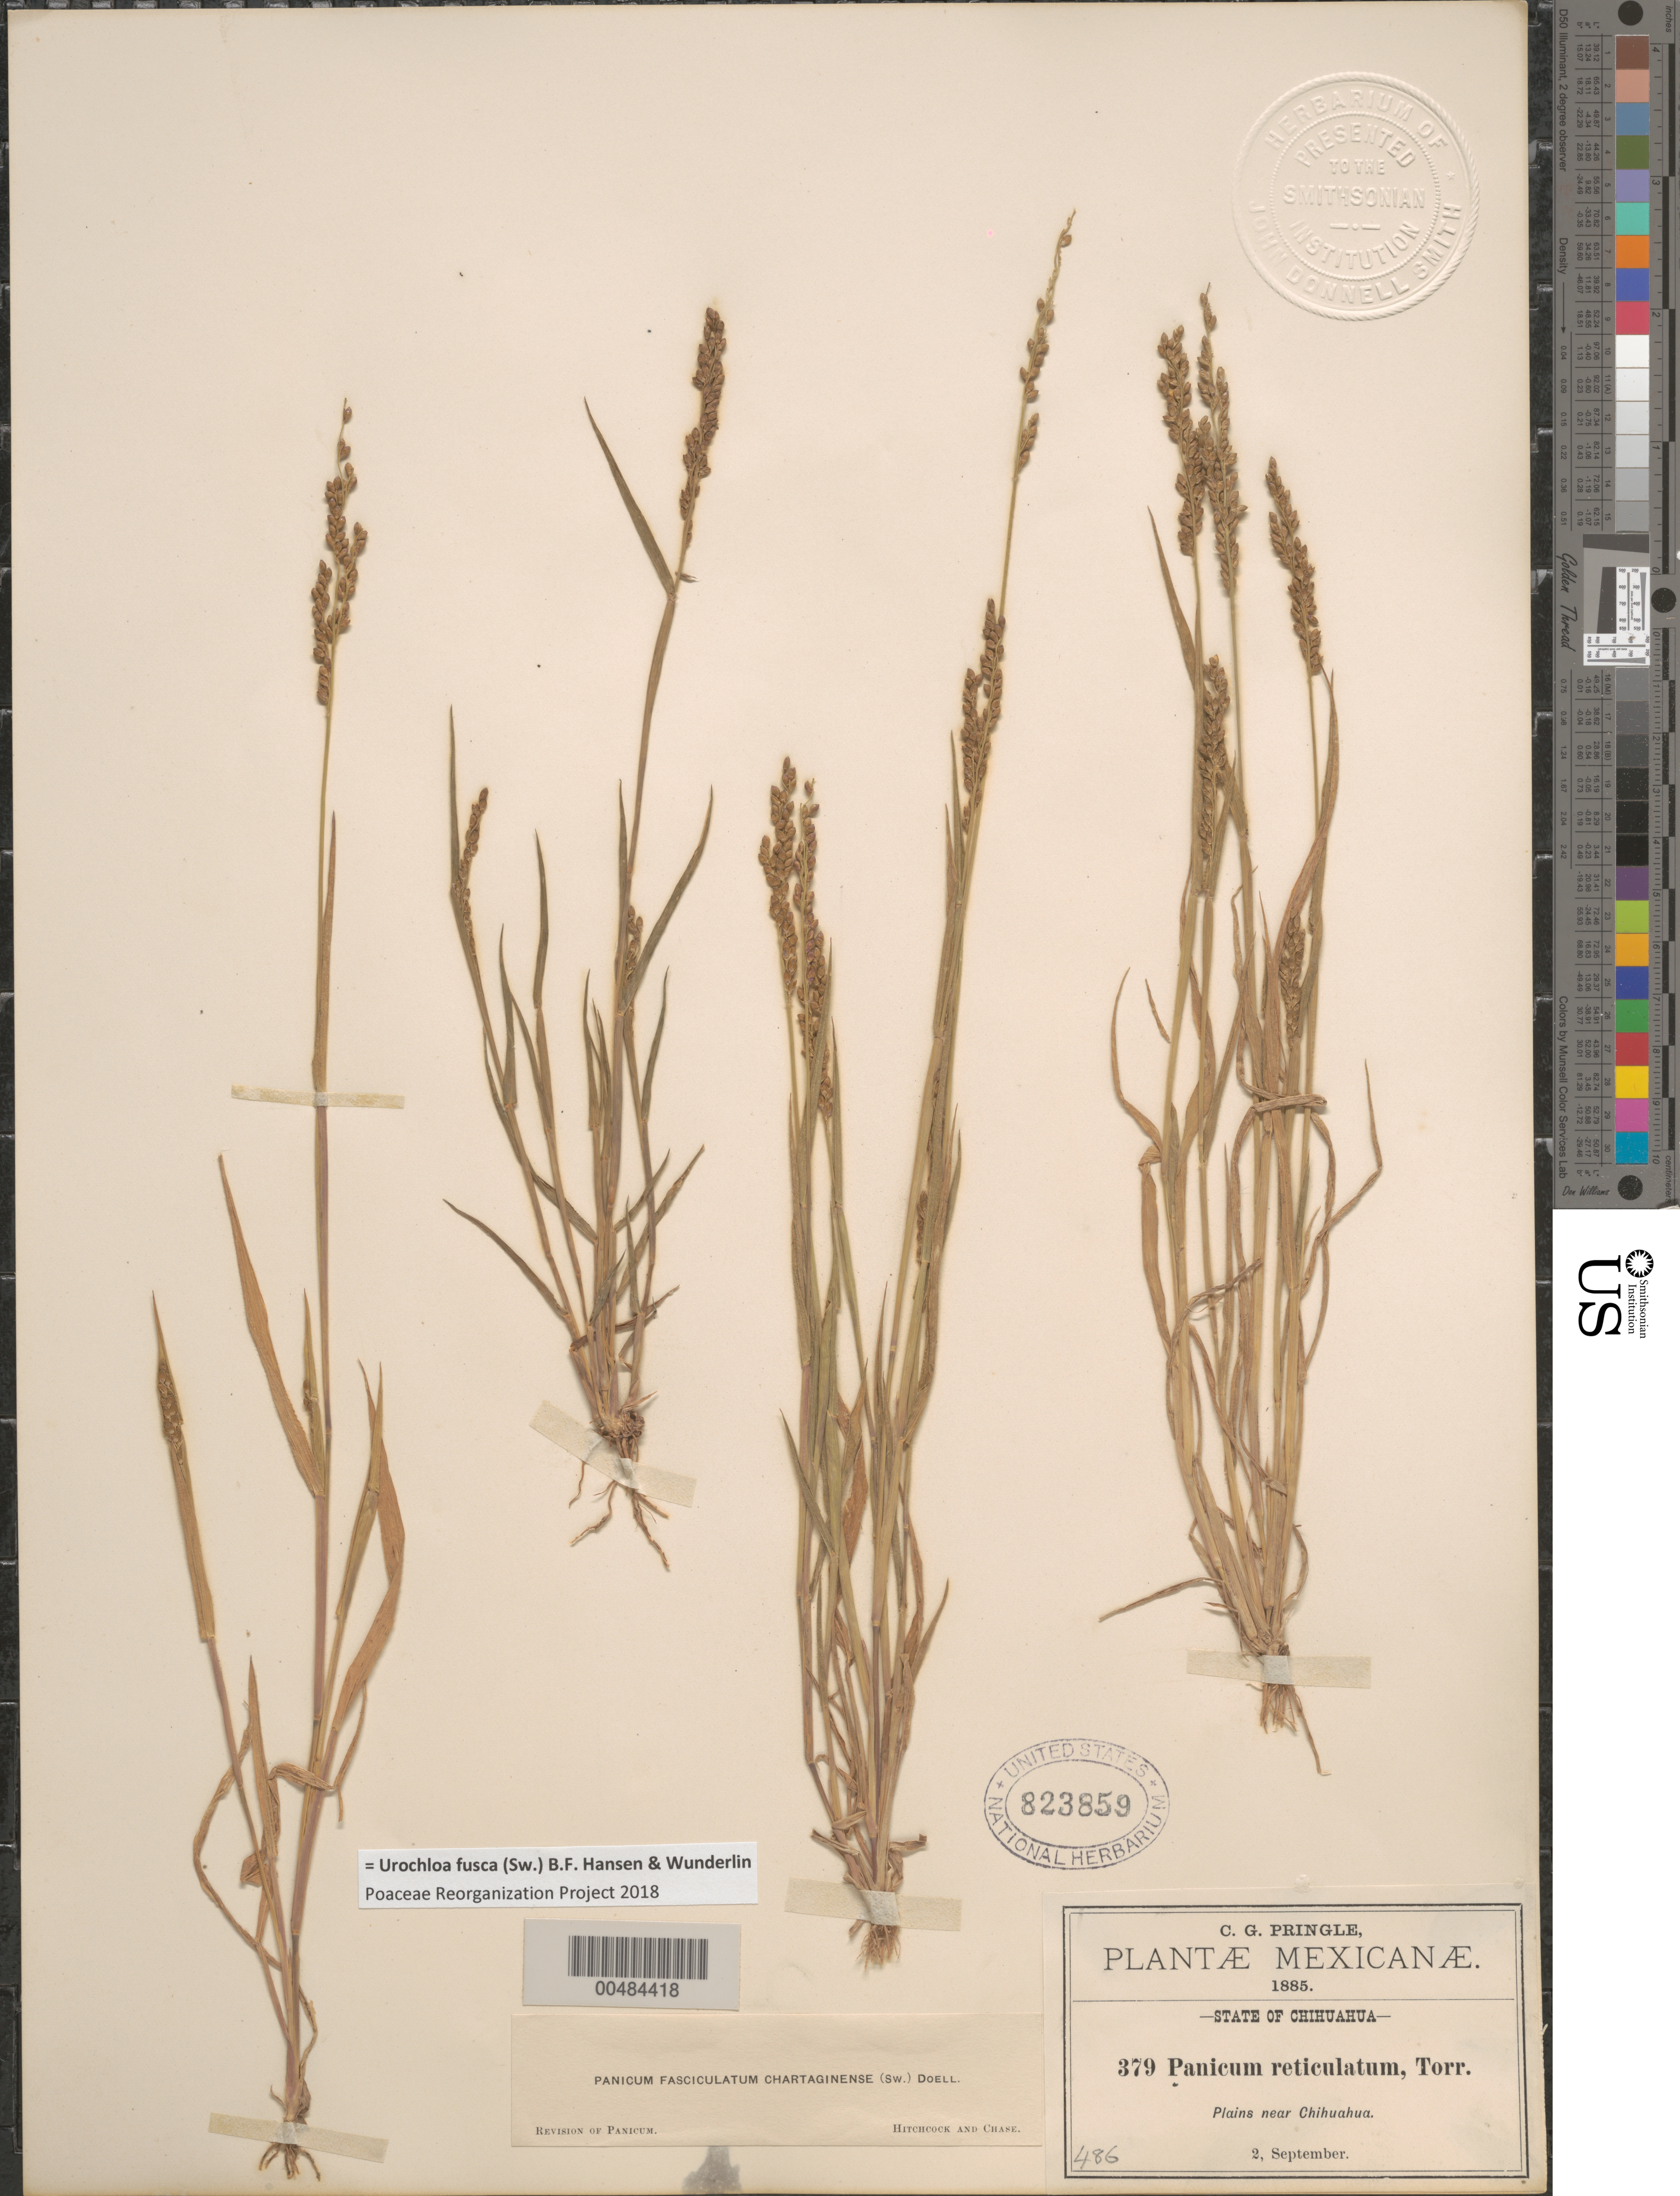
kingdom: Plantae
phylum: Tracheophyta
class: Liliopsida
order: Poales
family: Poaceae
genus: Brachiaria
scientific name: Brachiaria fasciculata var. reticulata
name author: (Torr.) Beetle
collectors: C. G. Pringle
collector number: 379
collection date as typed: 2 Sep 1885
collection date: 1885-09-02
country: Mexico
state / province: Chihuahua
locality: Plains near Chihuahua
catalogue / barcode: US 823859